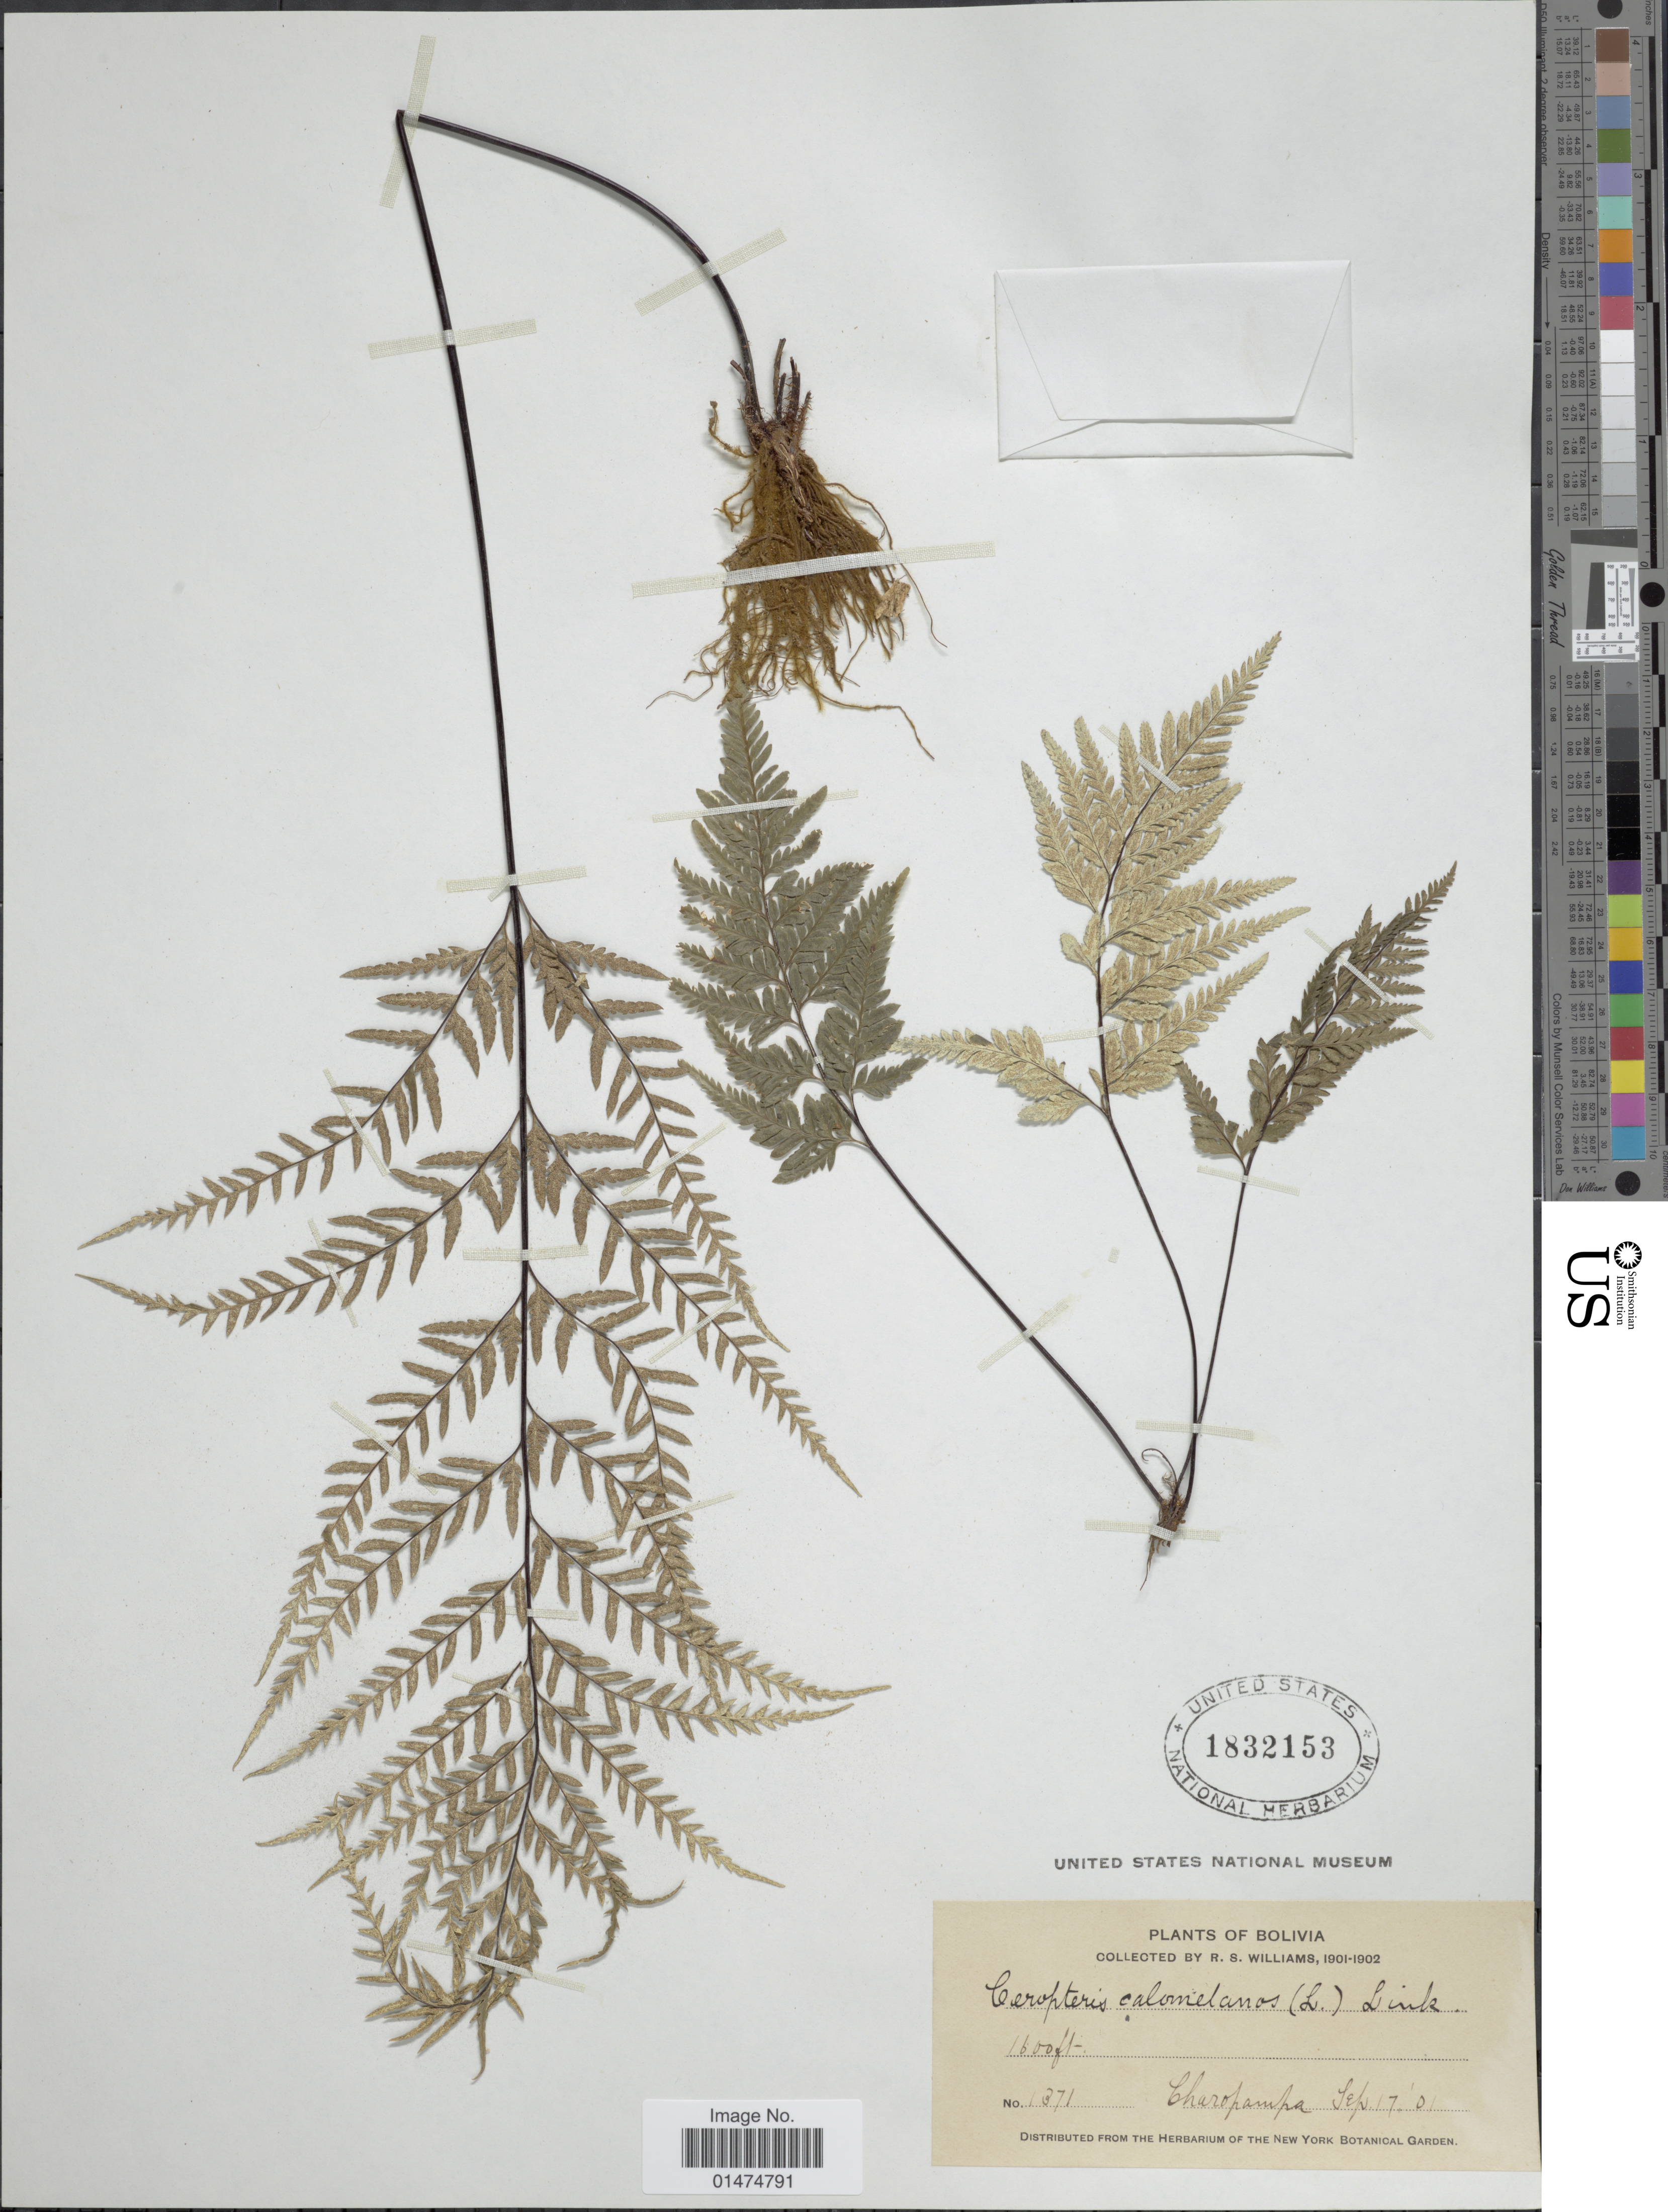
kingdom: Plantae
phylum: Tracheophyta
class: Polypodiopsida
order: Polypodiales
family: Pteridaceae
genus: Pityrogramma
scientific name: Pityrogramma calomelanos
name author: (L.) Link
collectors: R. S. Williams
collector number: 1371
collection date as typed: Sep. 17, 1901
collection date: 1901-09-17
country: Bolivia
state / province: La Páz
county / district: Larecaja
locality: Charopampa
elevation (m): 488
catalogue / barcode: US 1832153